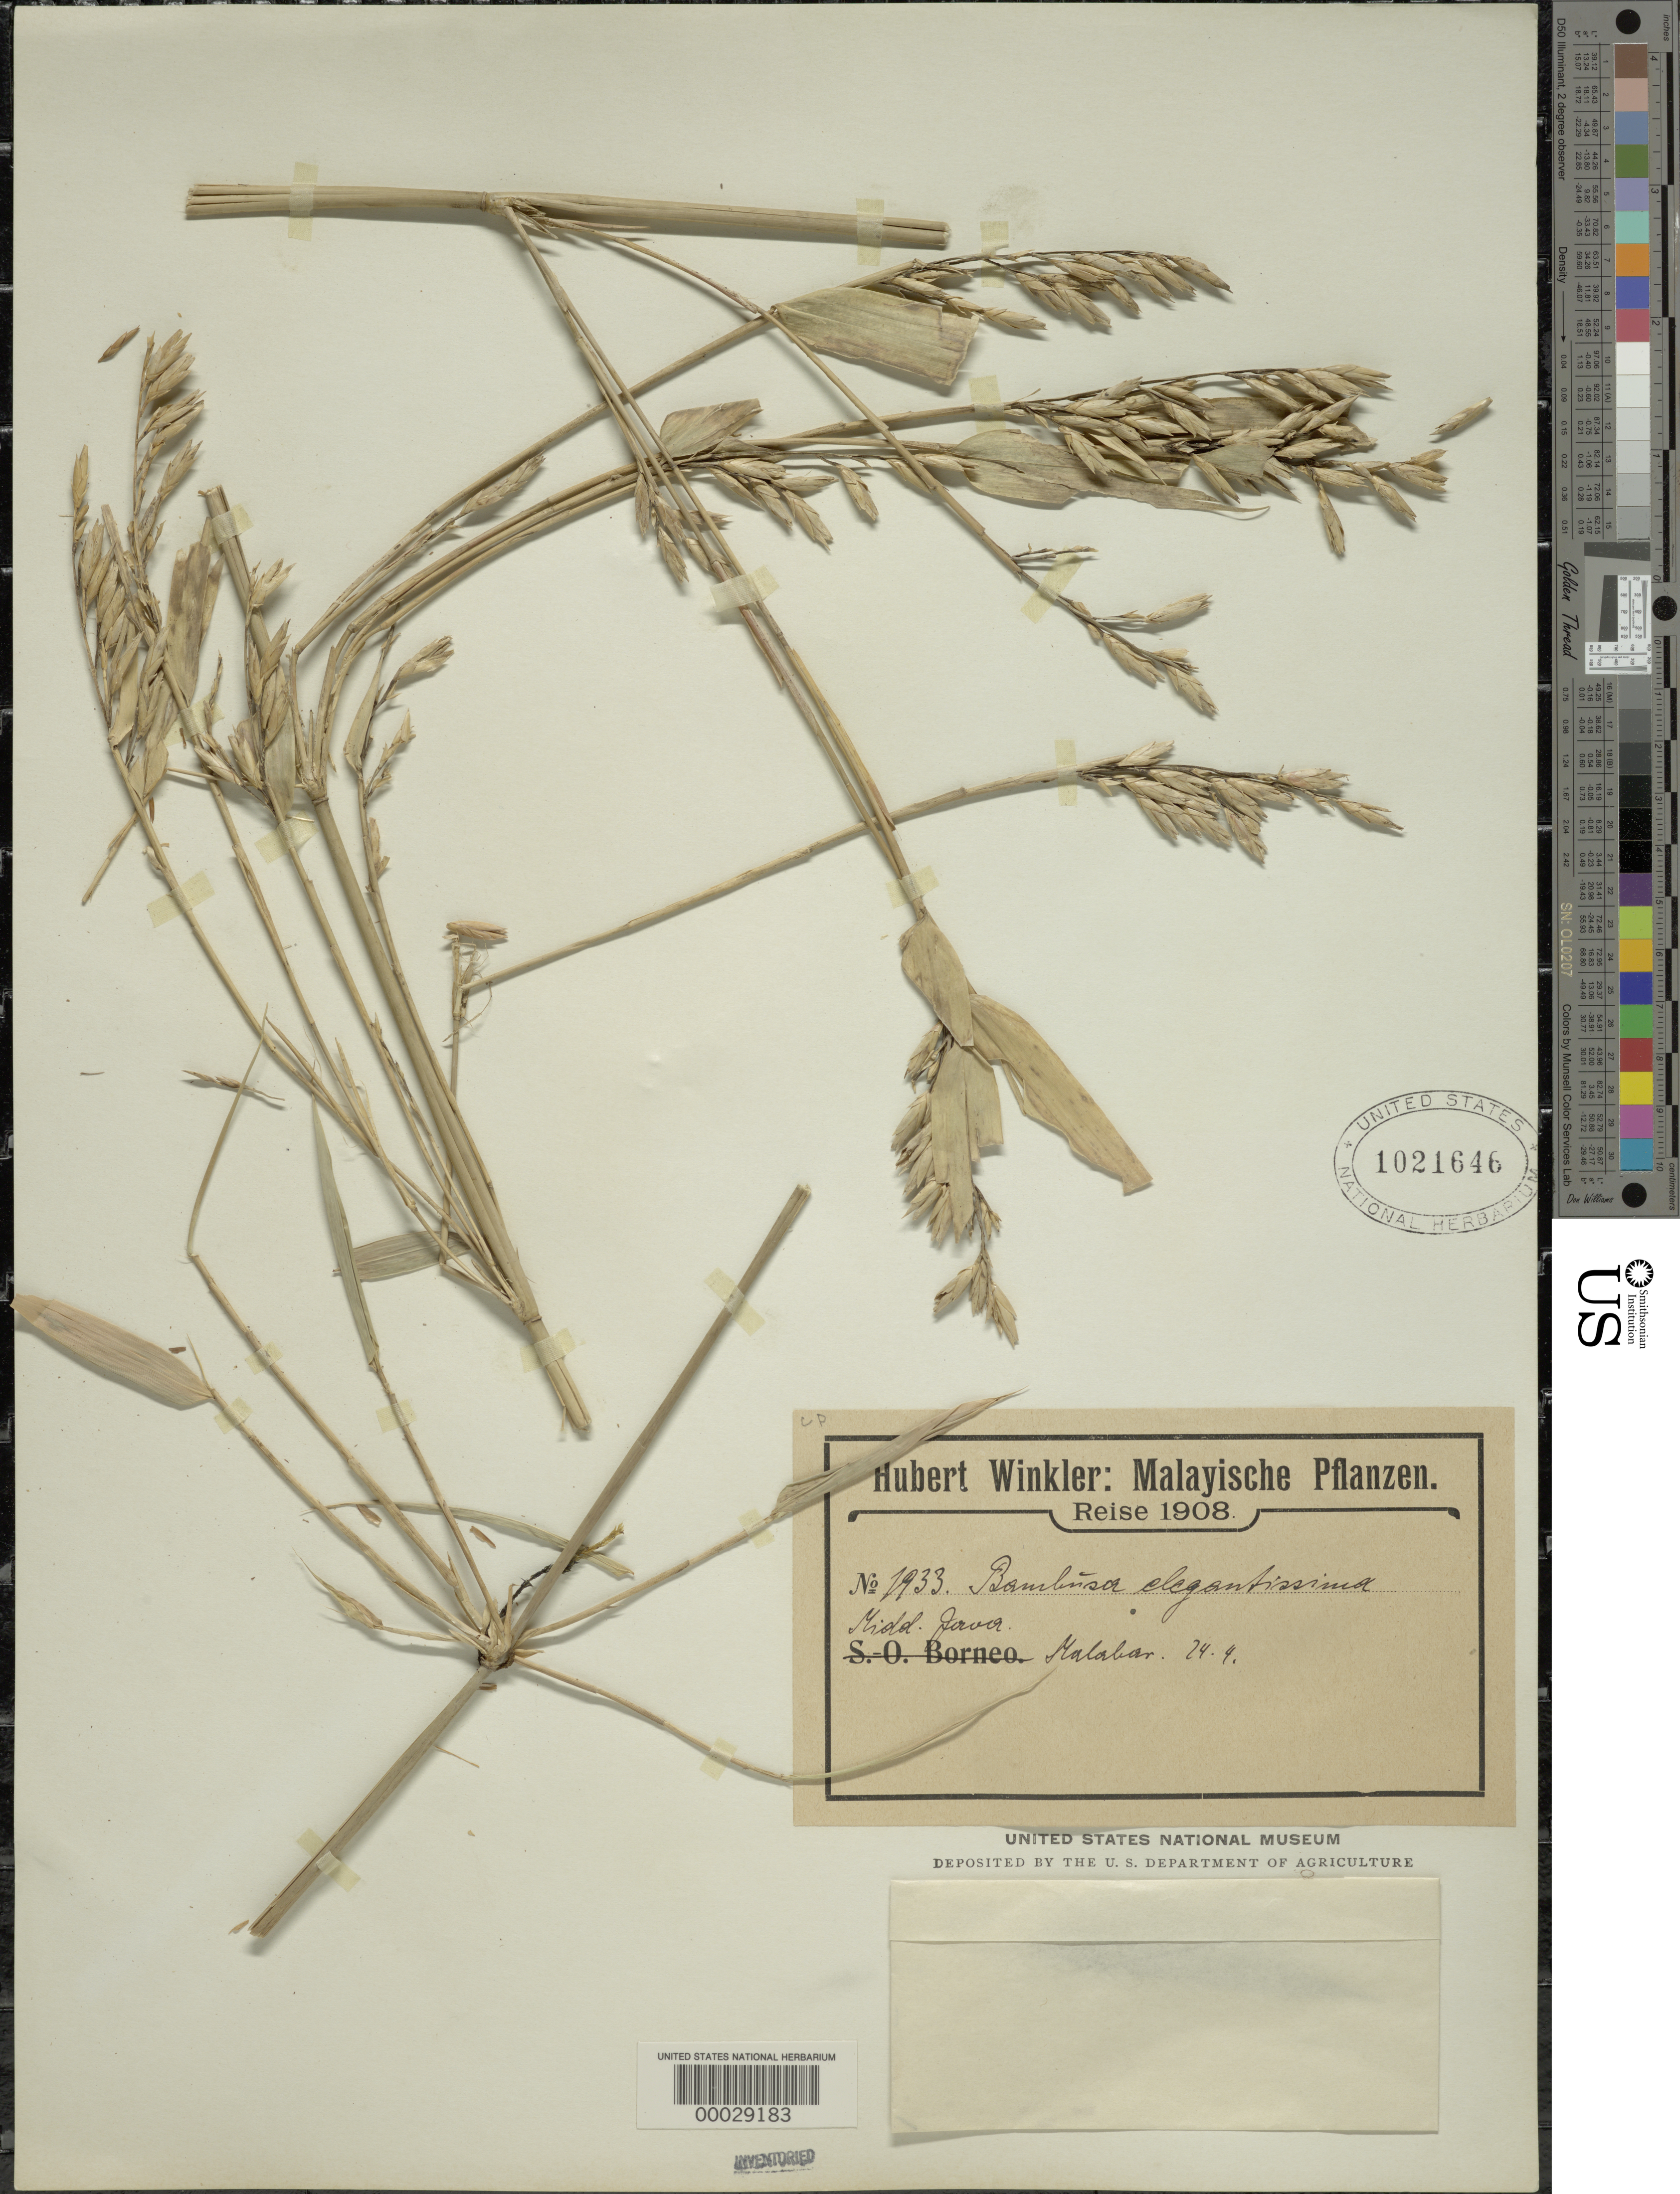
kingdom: Plantae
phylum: Tracheophyta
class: Liliopsida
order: Poales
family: Poaceae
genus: Nastus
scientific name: Nastus elegantissimus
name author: (Hassk.) Holttum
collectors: H. Winkler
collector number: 1933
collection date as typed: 24 Apr 1908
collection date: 1908-04-24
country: Indonesia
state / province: Java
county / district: Jawa Barat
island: Java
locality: M. malabar, bandoeng, preanger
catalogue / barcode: US 1021646